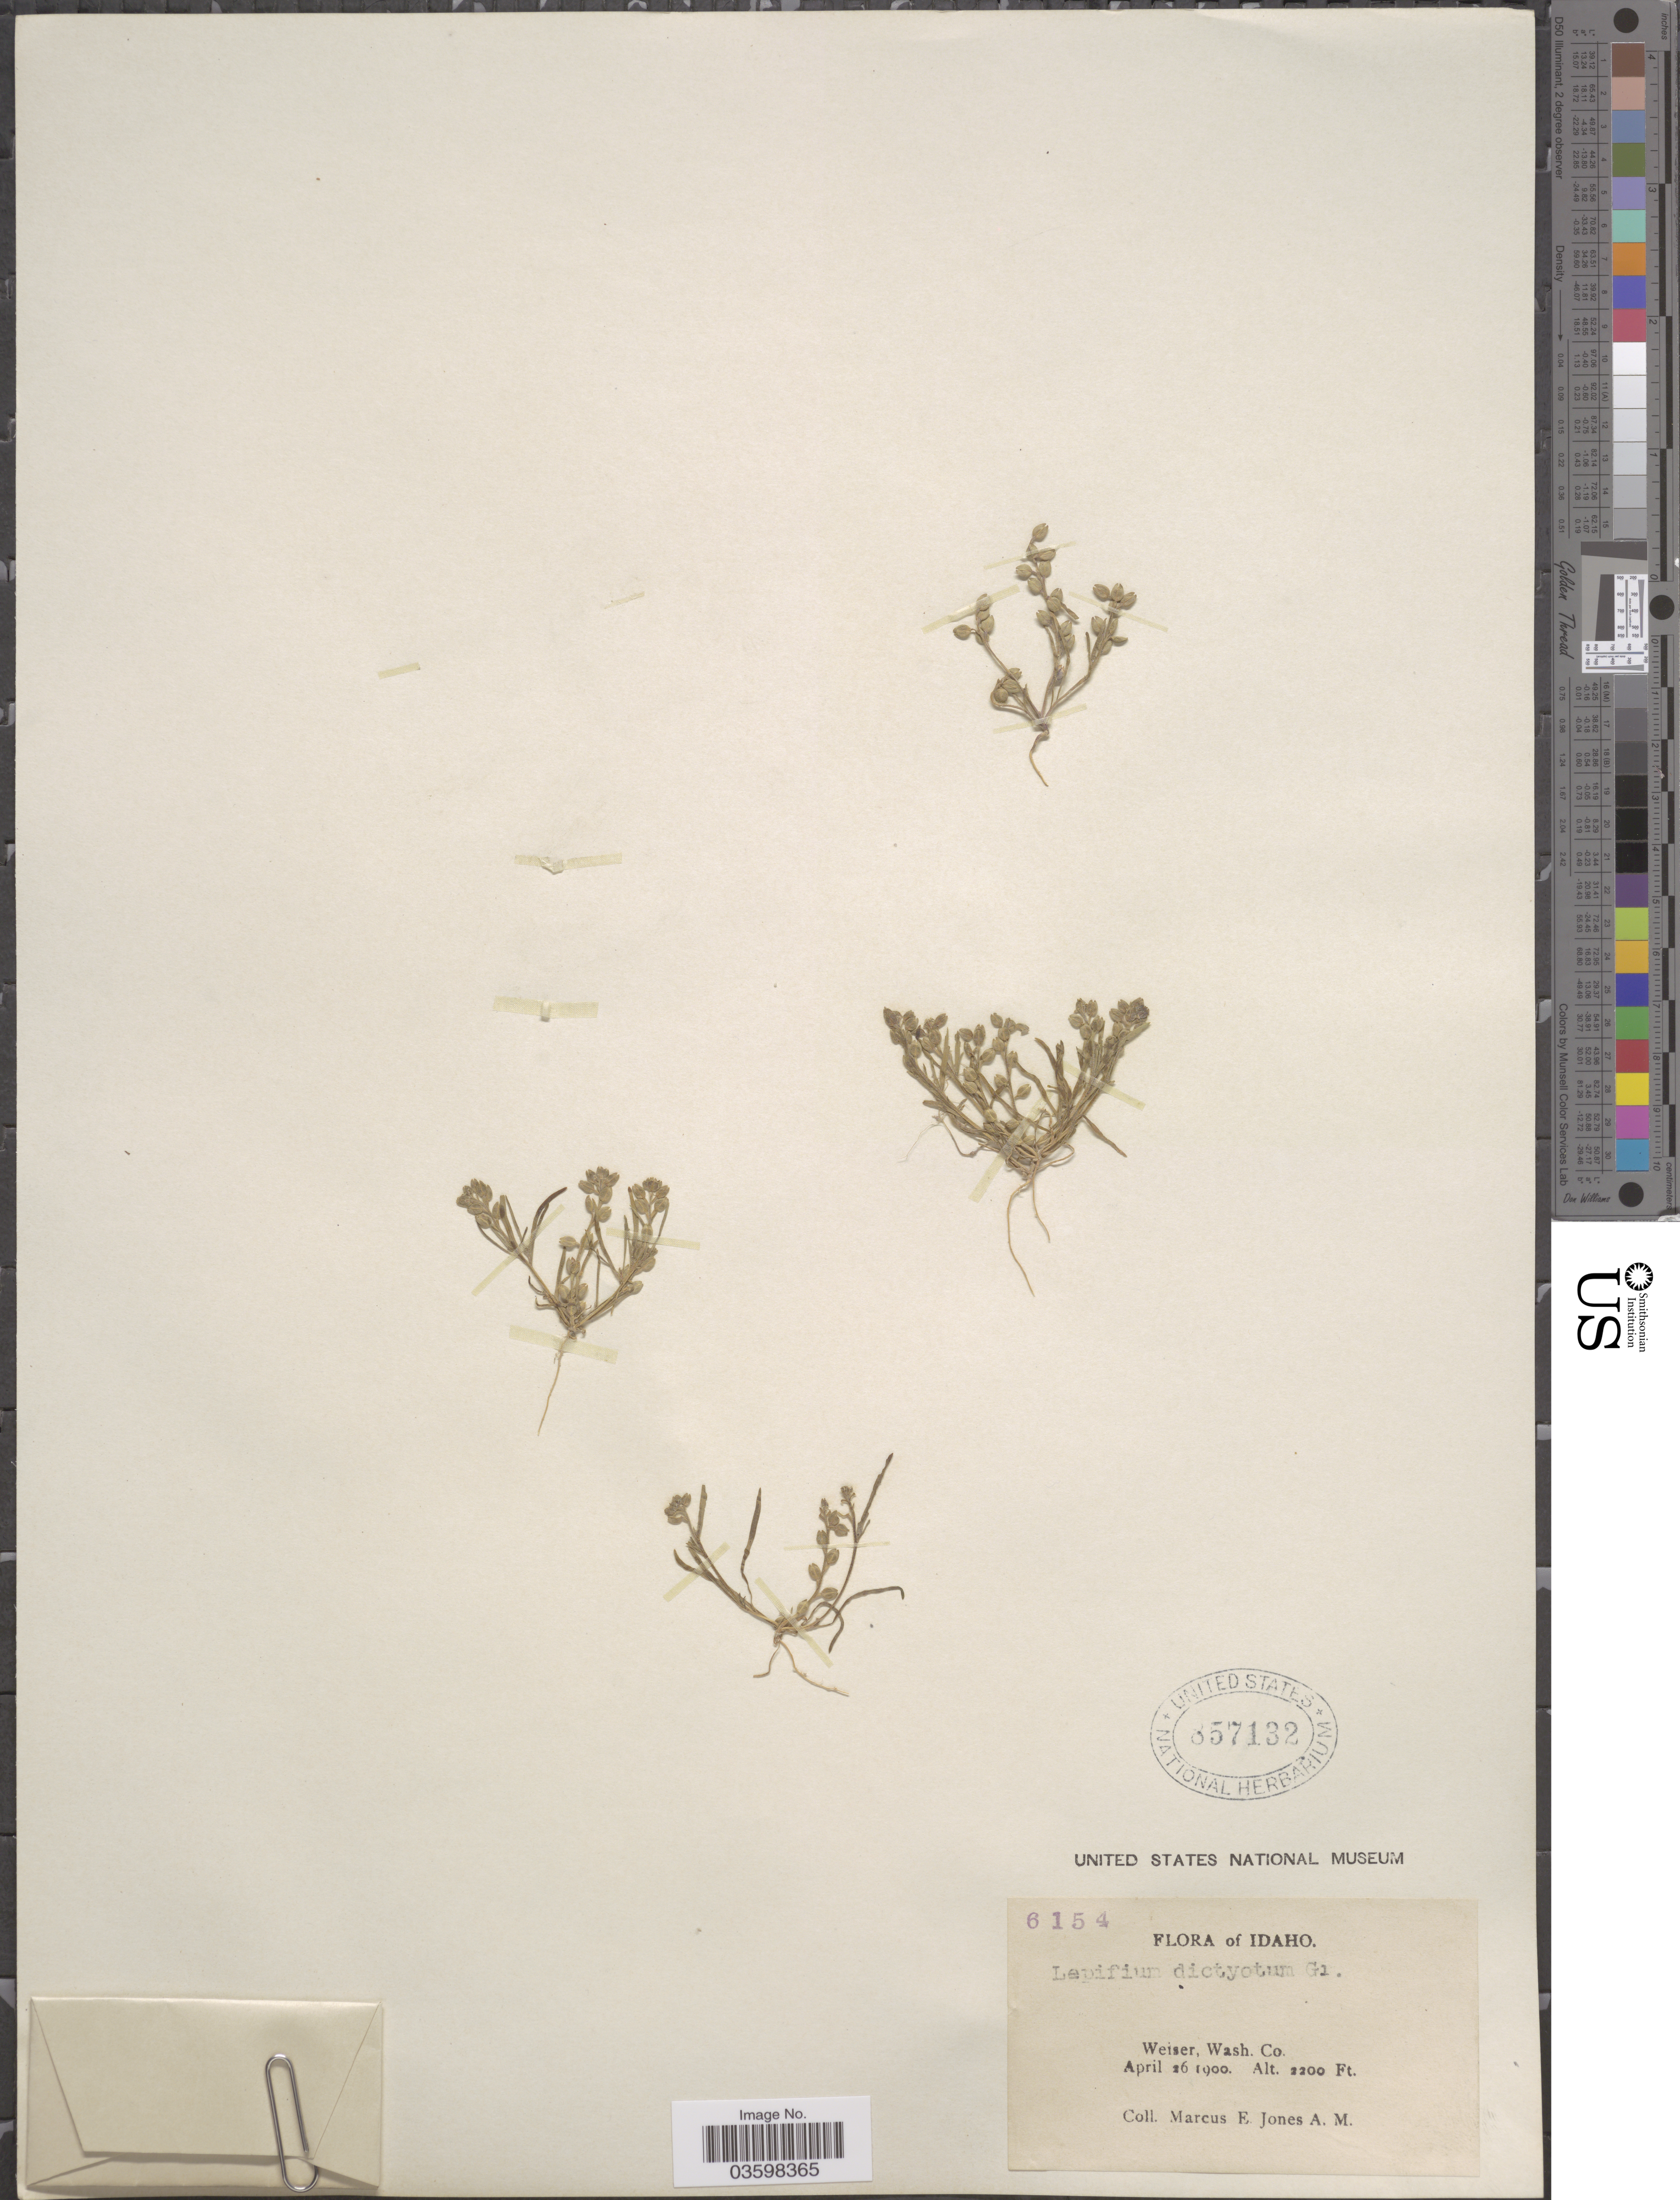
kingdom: Plantae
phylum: Tracheophyta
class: Magnoliopsida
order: Brassicales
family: Brassicaceae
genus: Lepidium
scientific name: Lepidium dictyotum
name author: A. Gray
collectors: M. E. Jones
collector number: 6154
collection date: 1900-04-26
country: United States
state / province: Idaho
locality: Weiser, Wash. Co.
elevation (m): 671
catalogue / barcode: US 857132